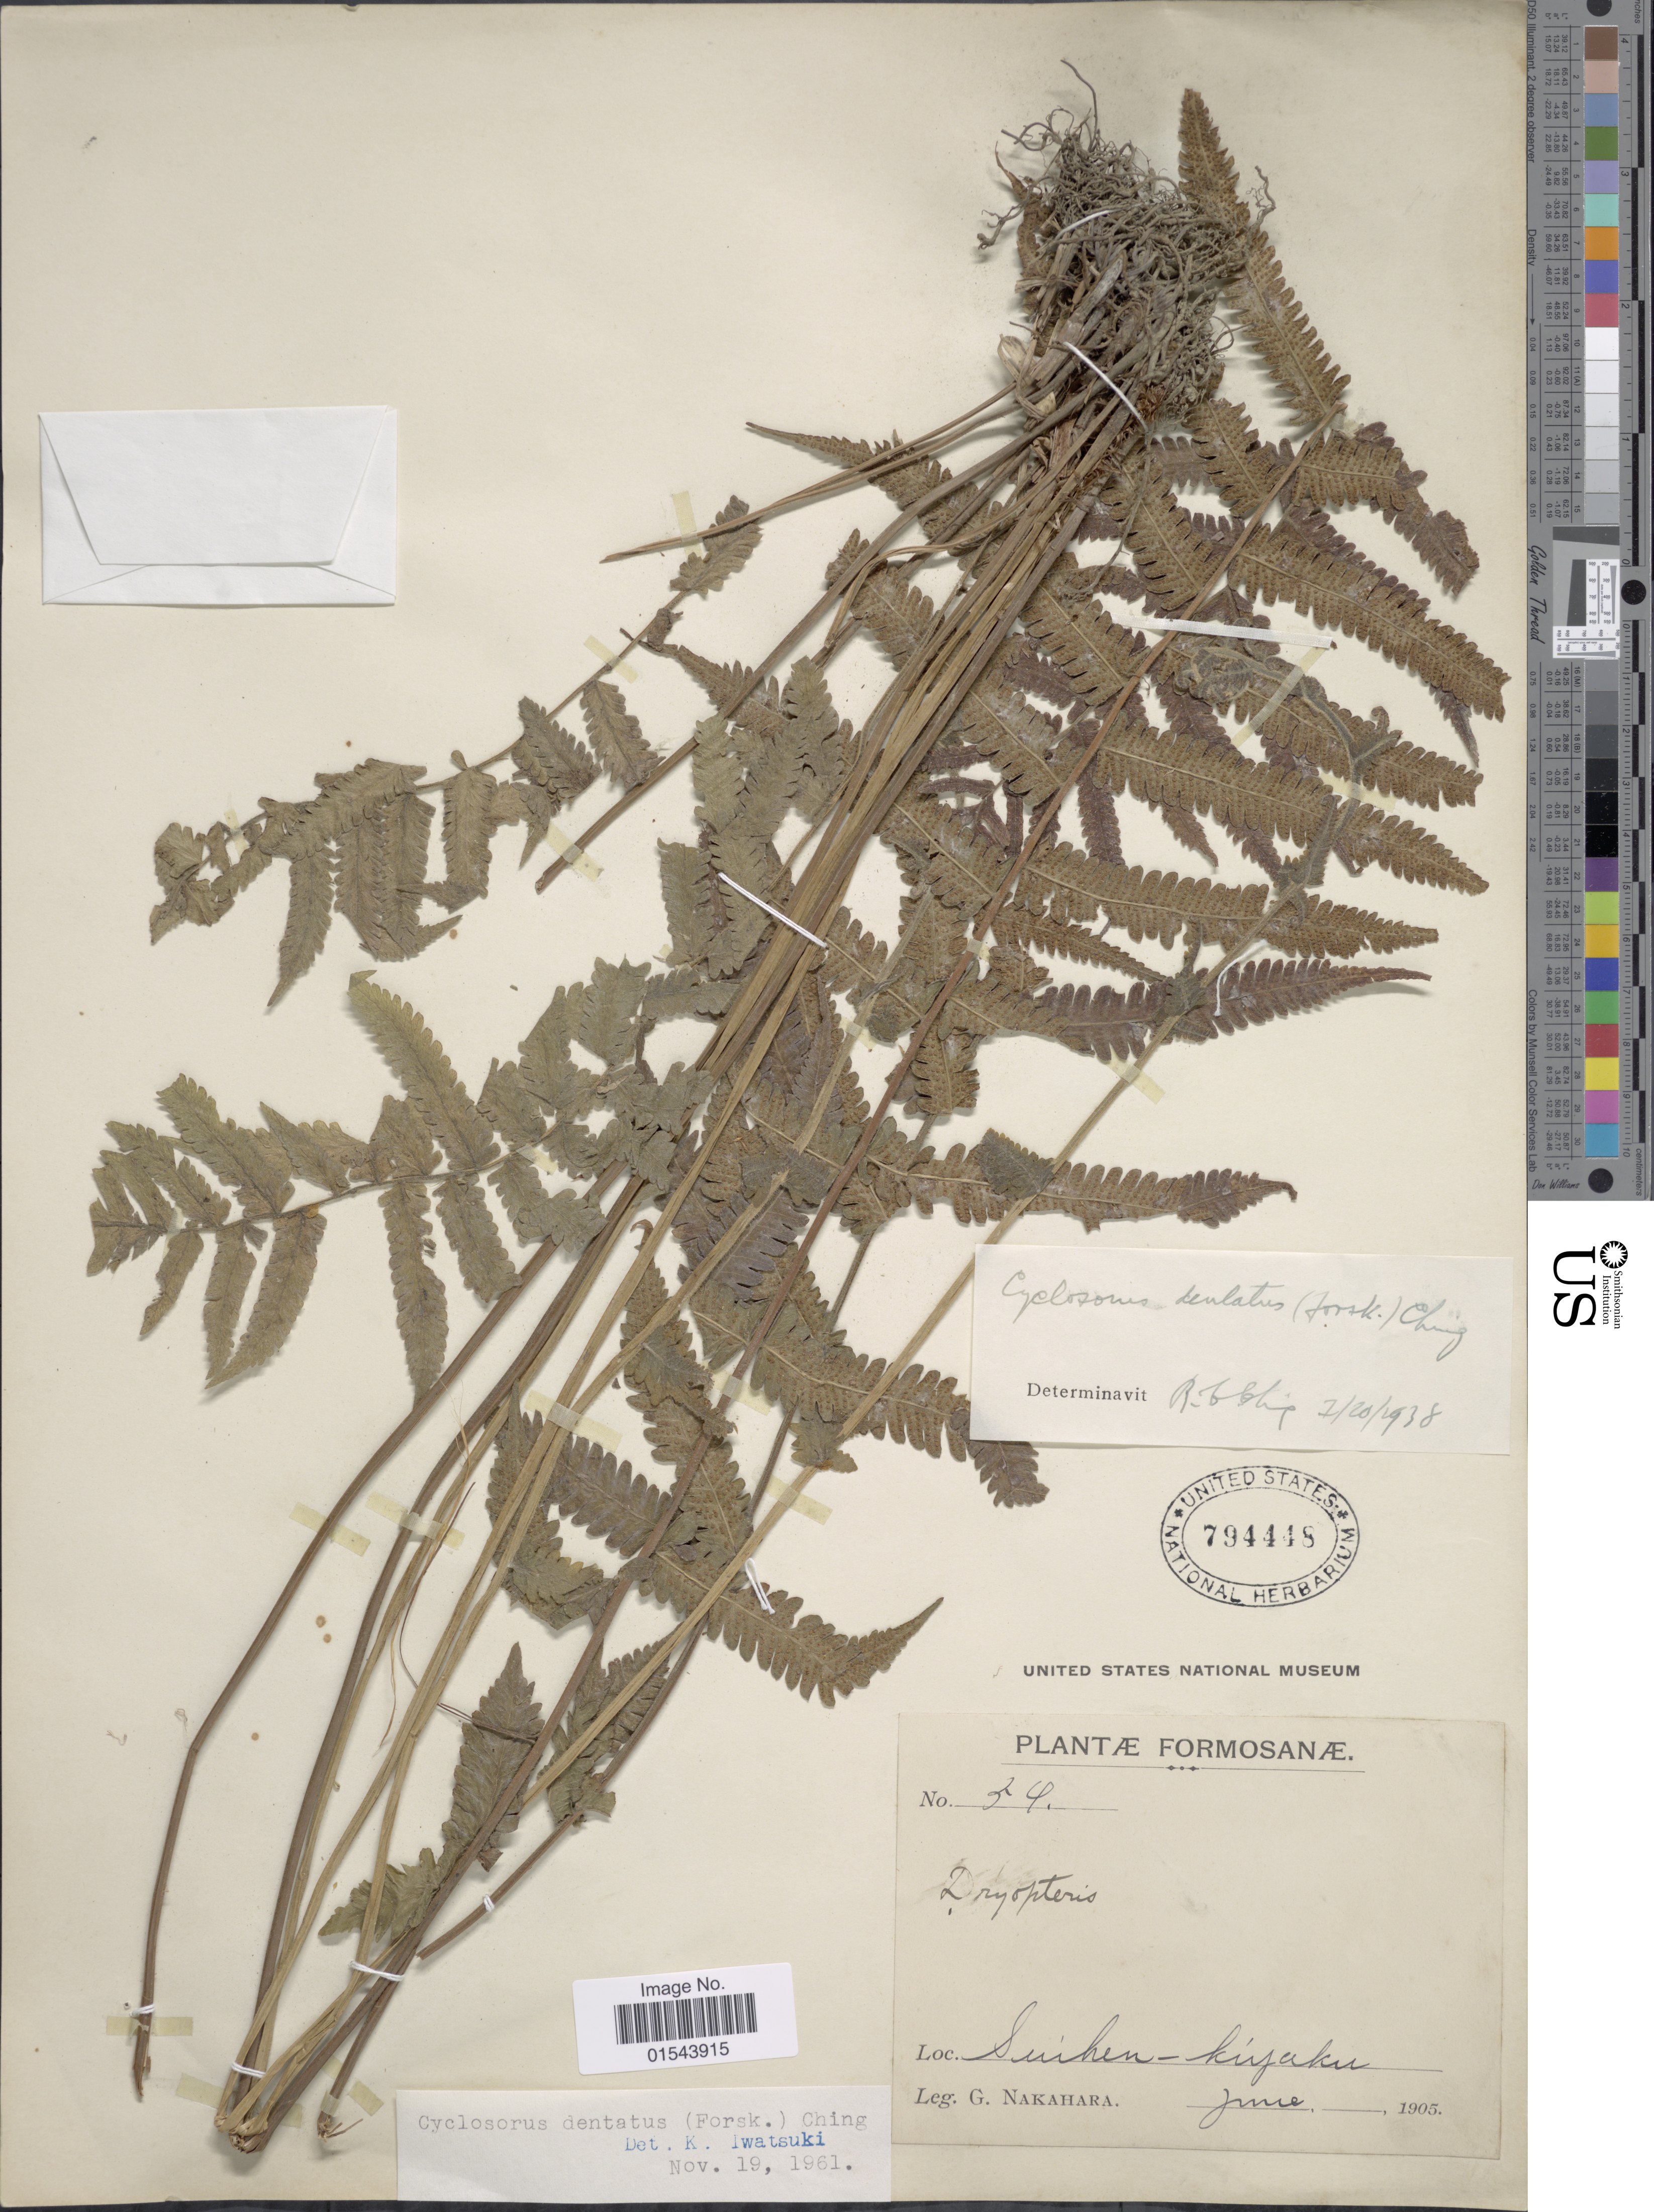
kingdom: Plantae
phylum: Tracheophyta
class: Polypodiopsida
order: Polypodiales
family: Thelypteridaceae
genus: Christella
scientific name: Christella parasitica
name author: (L.) H. Lév.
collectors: G. Nakahara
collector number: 34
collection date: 1905-06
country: Taiwan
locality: Suihen-kinjaku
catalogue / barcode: US 794448